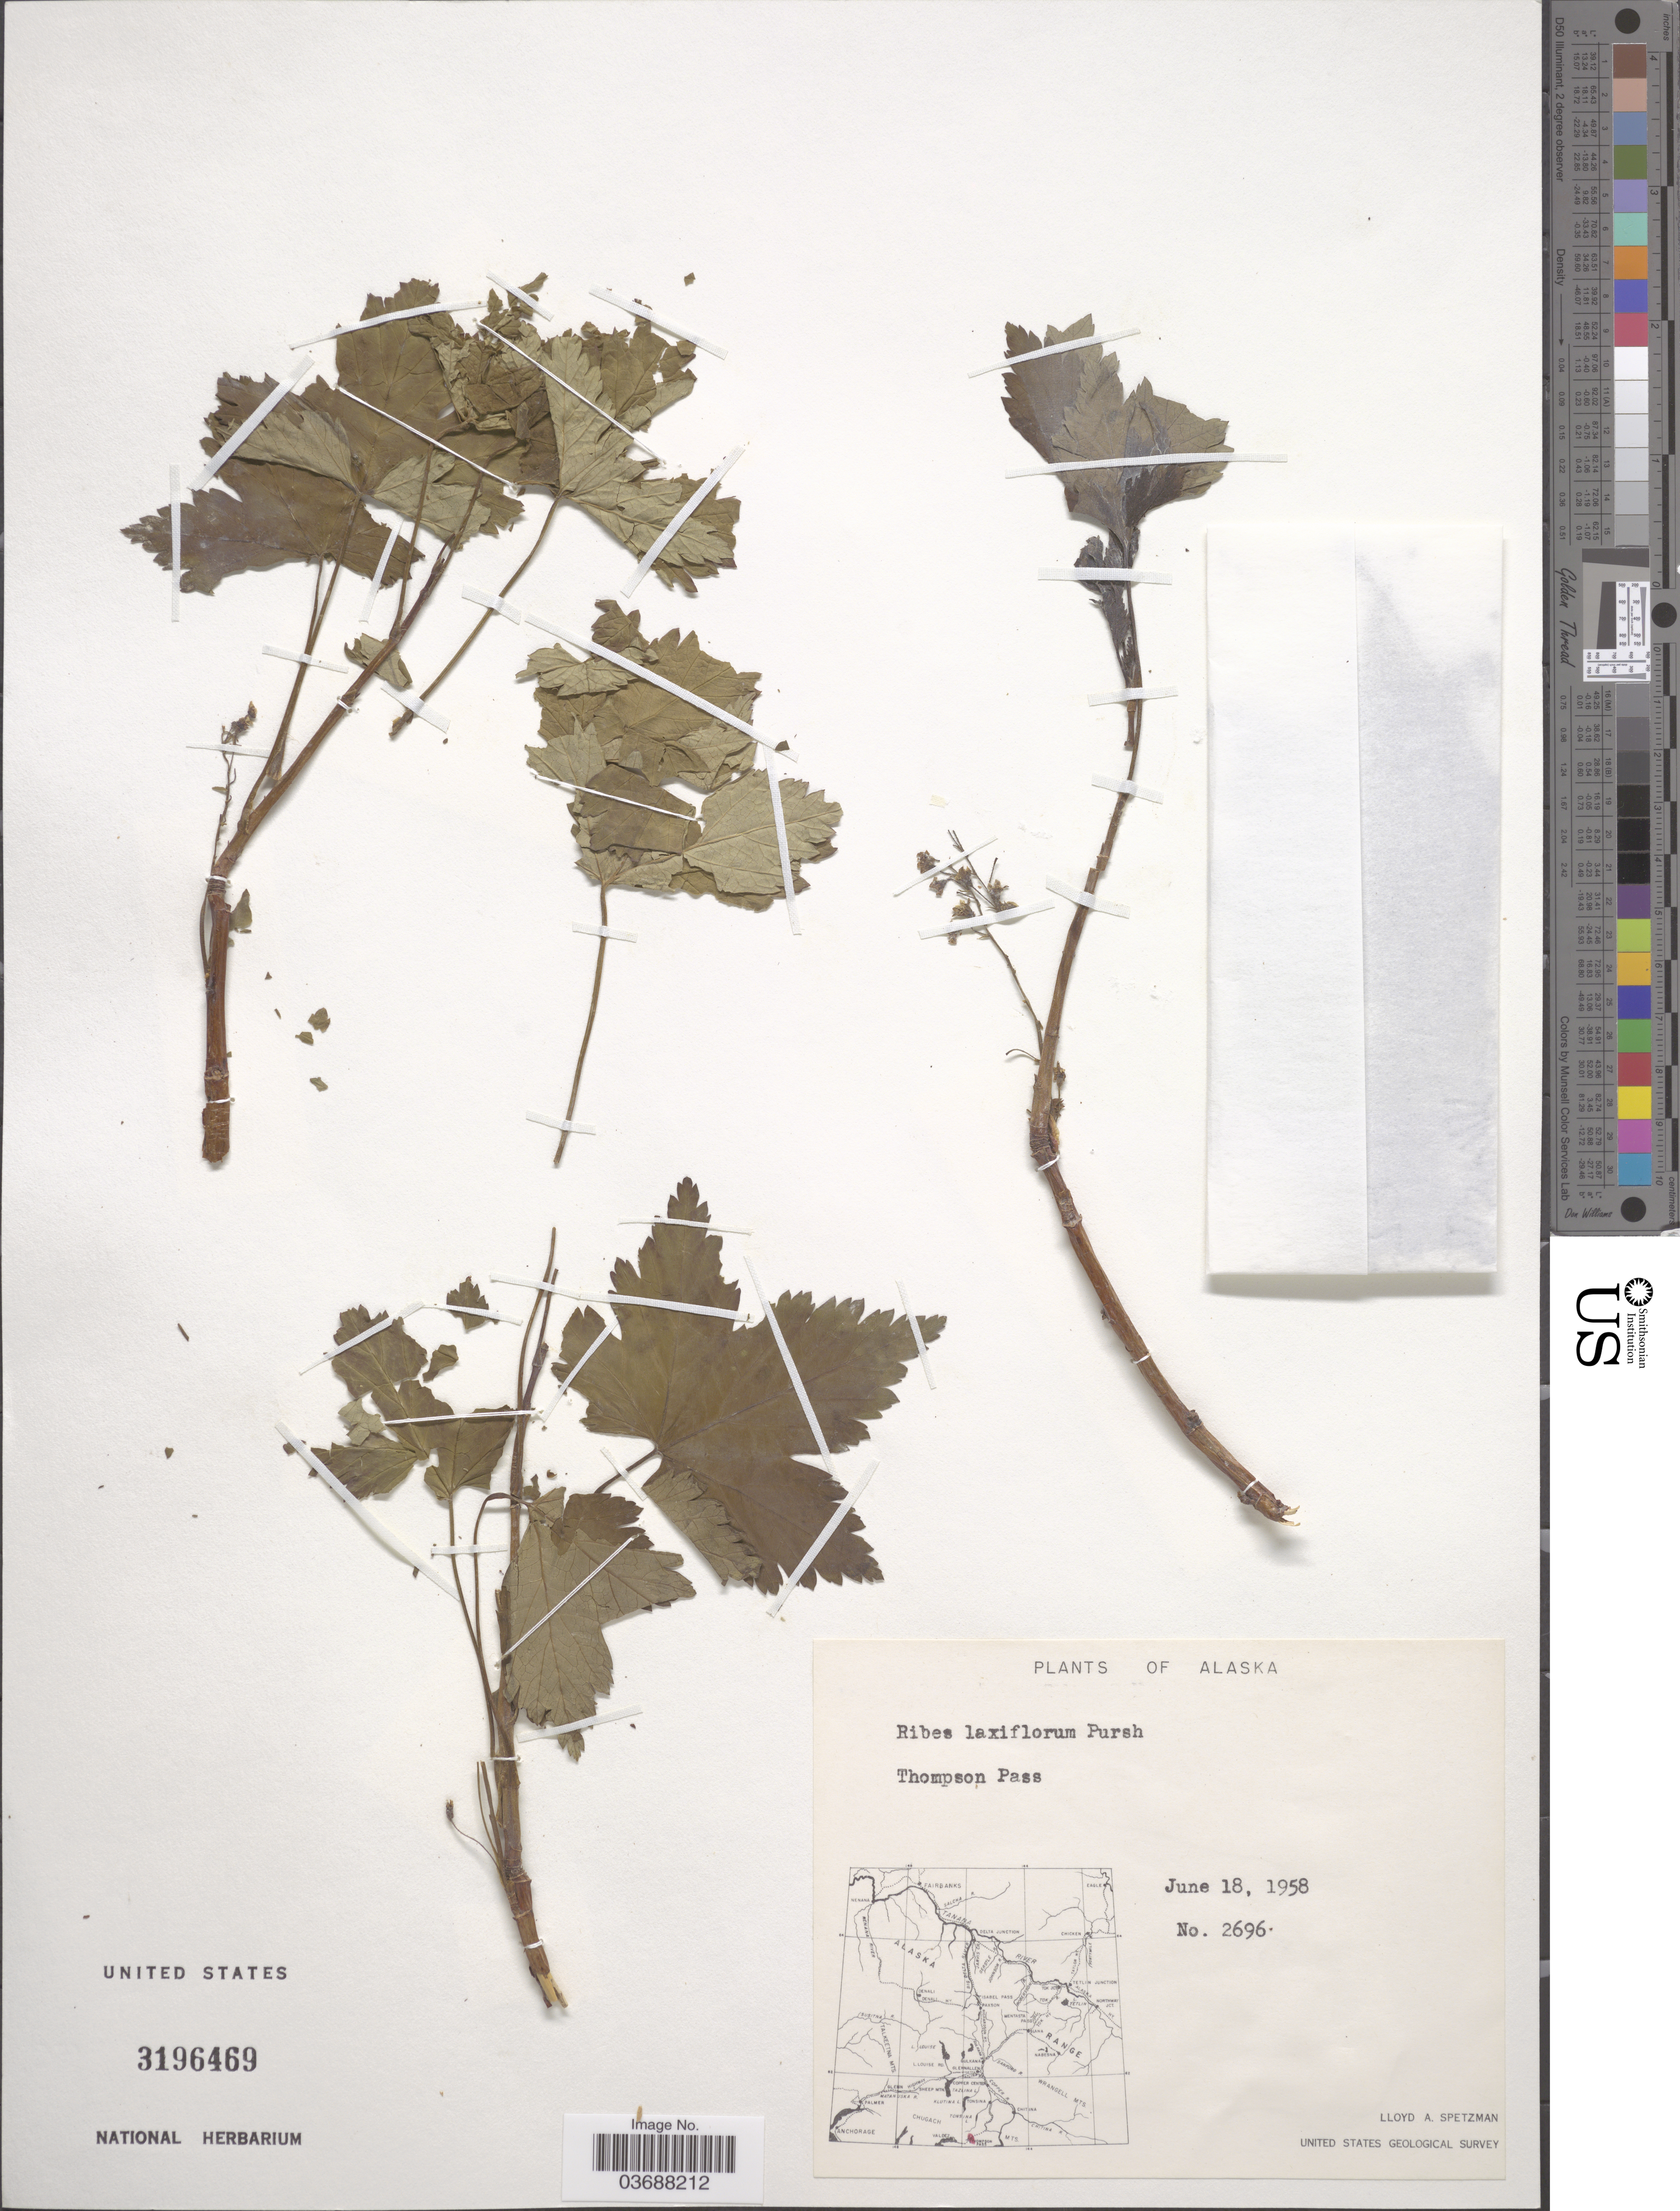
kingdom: Plantae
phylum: Tracheophyta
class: Magnoliopsida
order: Saxifragales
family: Grossulariaceae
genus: Ribes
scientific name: Ribes laxiflorum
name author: Pursh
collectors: L. Spetzman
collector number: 2696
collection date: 1958-06-18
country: United States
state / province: Alaska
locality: Thompson Pass.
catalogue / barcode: US 3196469